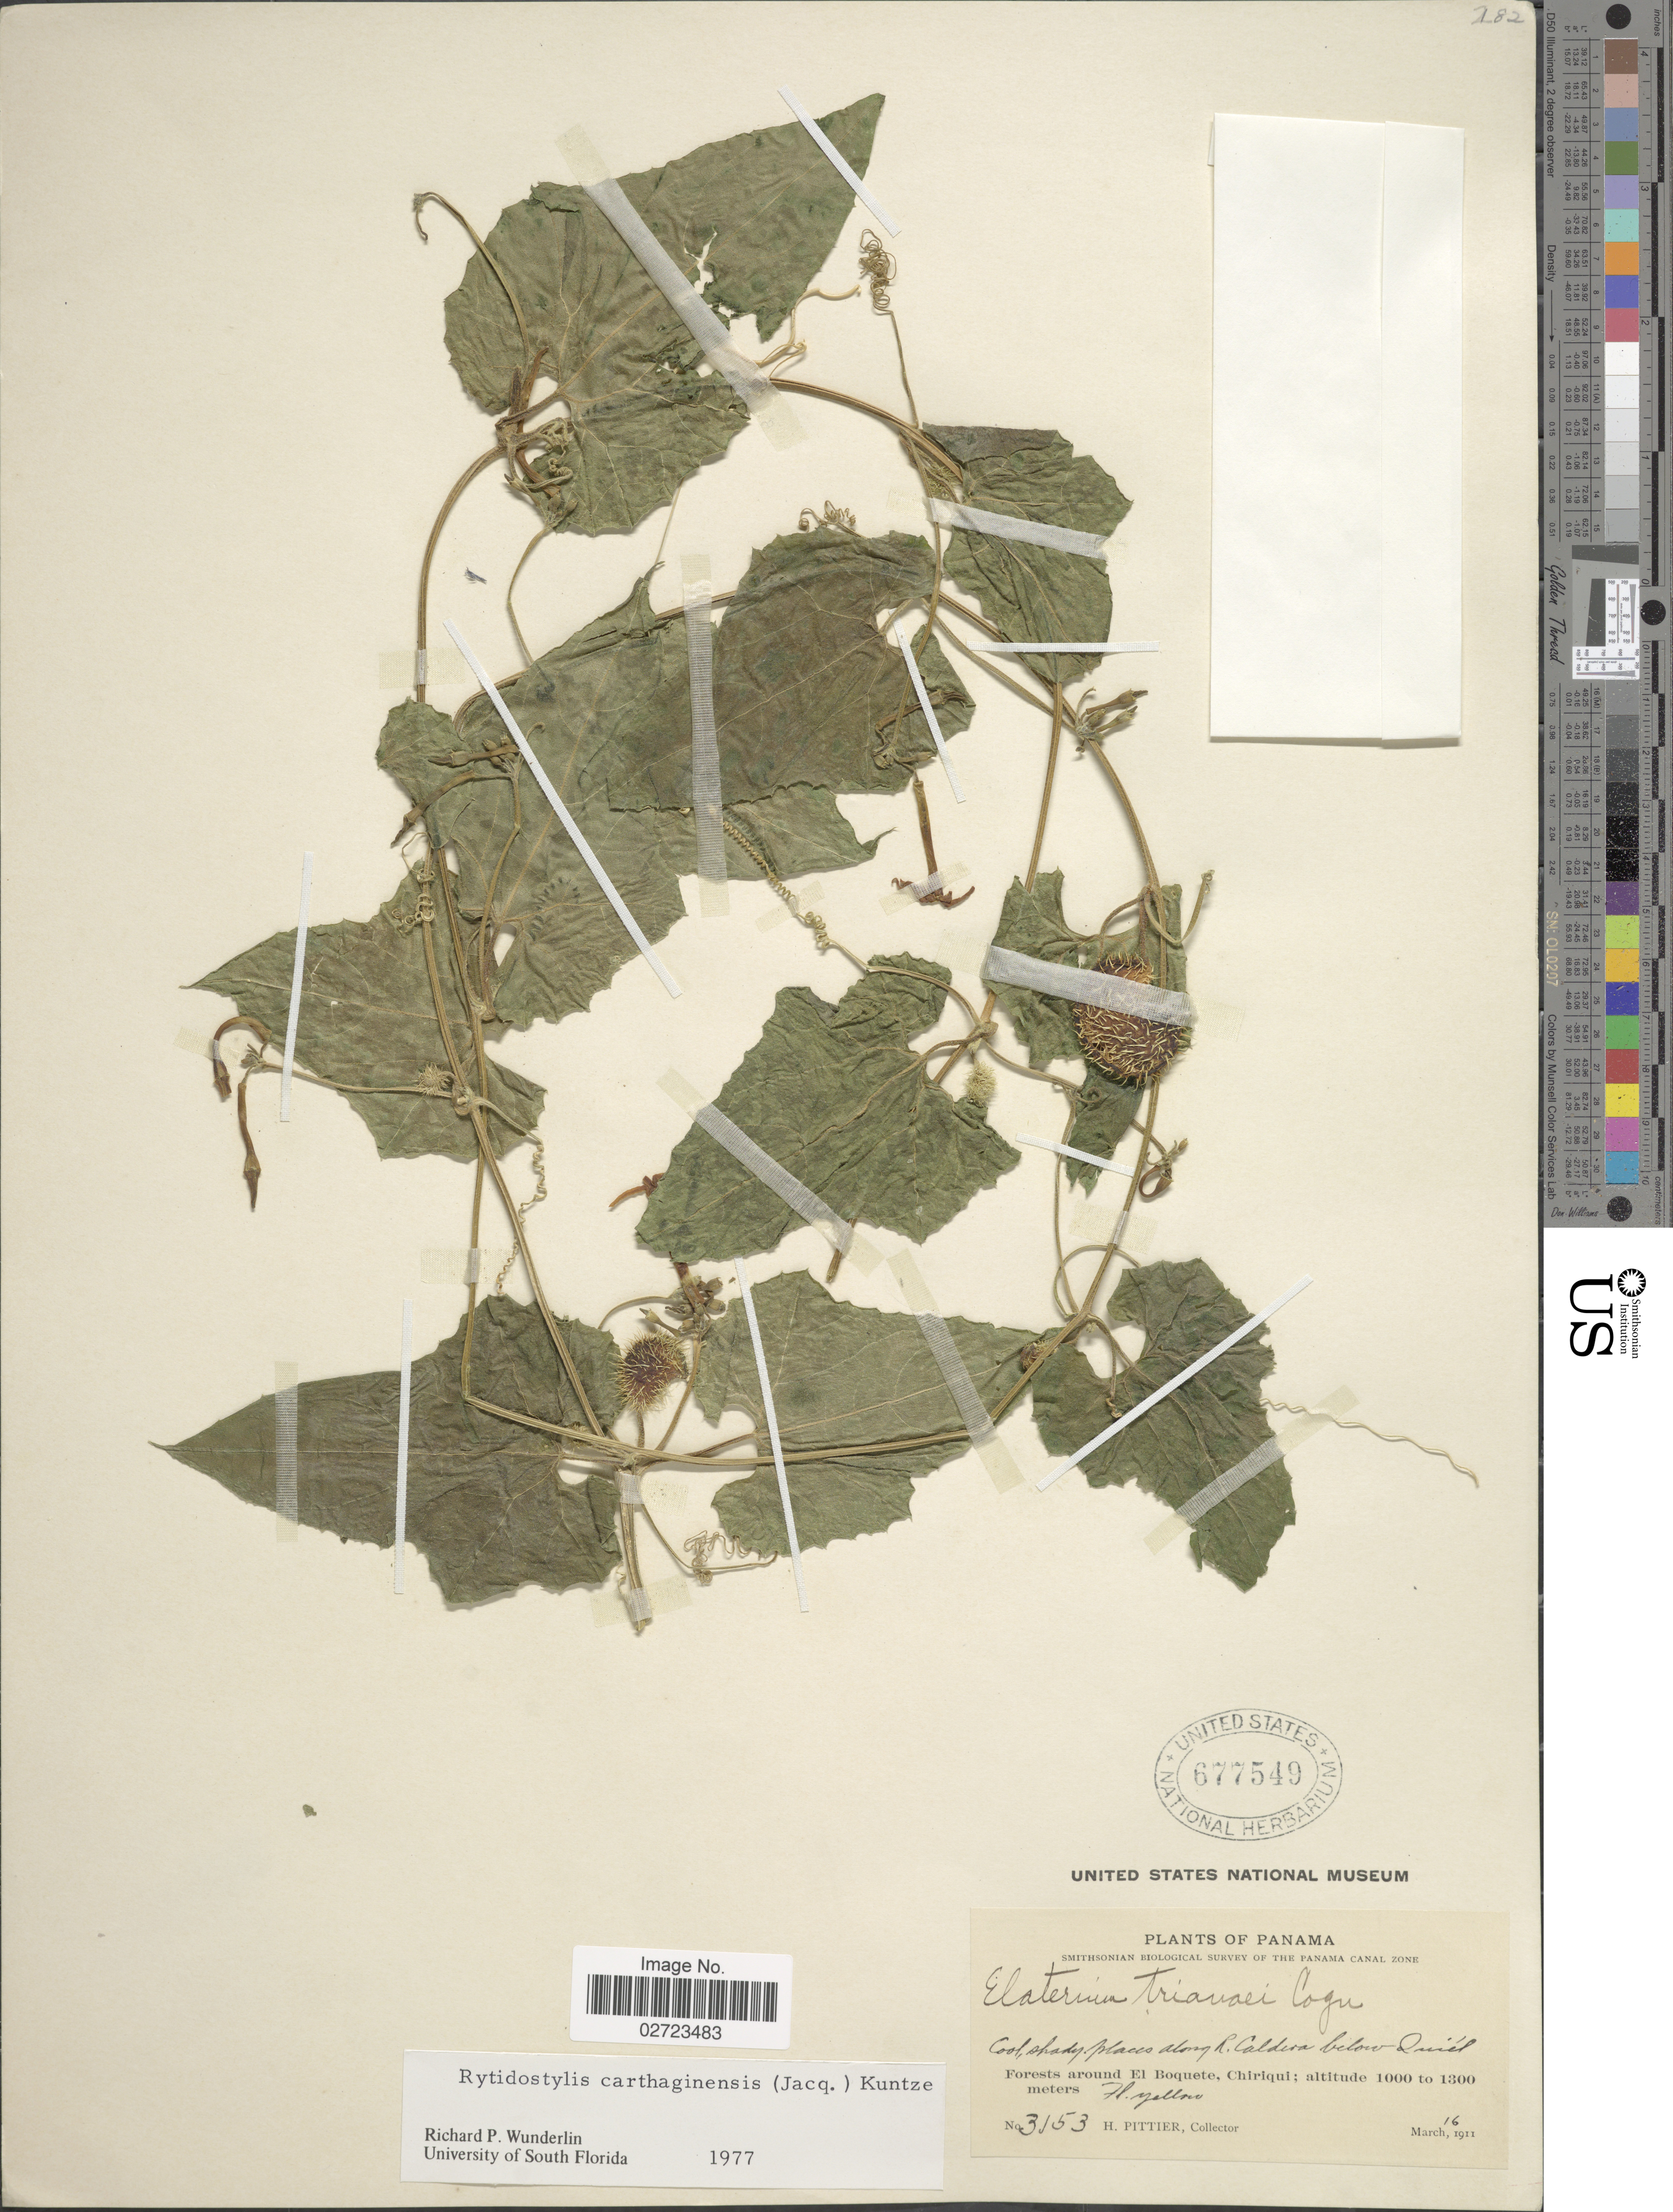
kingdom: Plantae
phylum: Tracheophyta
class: Magnoliopsida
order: Cucurbitales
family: Cucurbitaceae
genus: Cyclanthera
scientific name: Cyclanthera carthagenensis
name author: (Jacq.) H. Schaef. & S.S. Renner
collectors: H. F. Pittier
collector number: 3153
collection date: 1911-03-16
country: Panama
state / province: Chiriqui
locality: The Panama Canal Zone, Forests around El Boquete.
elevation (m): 1000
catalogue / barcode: US 677549